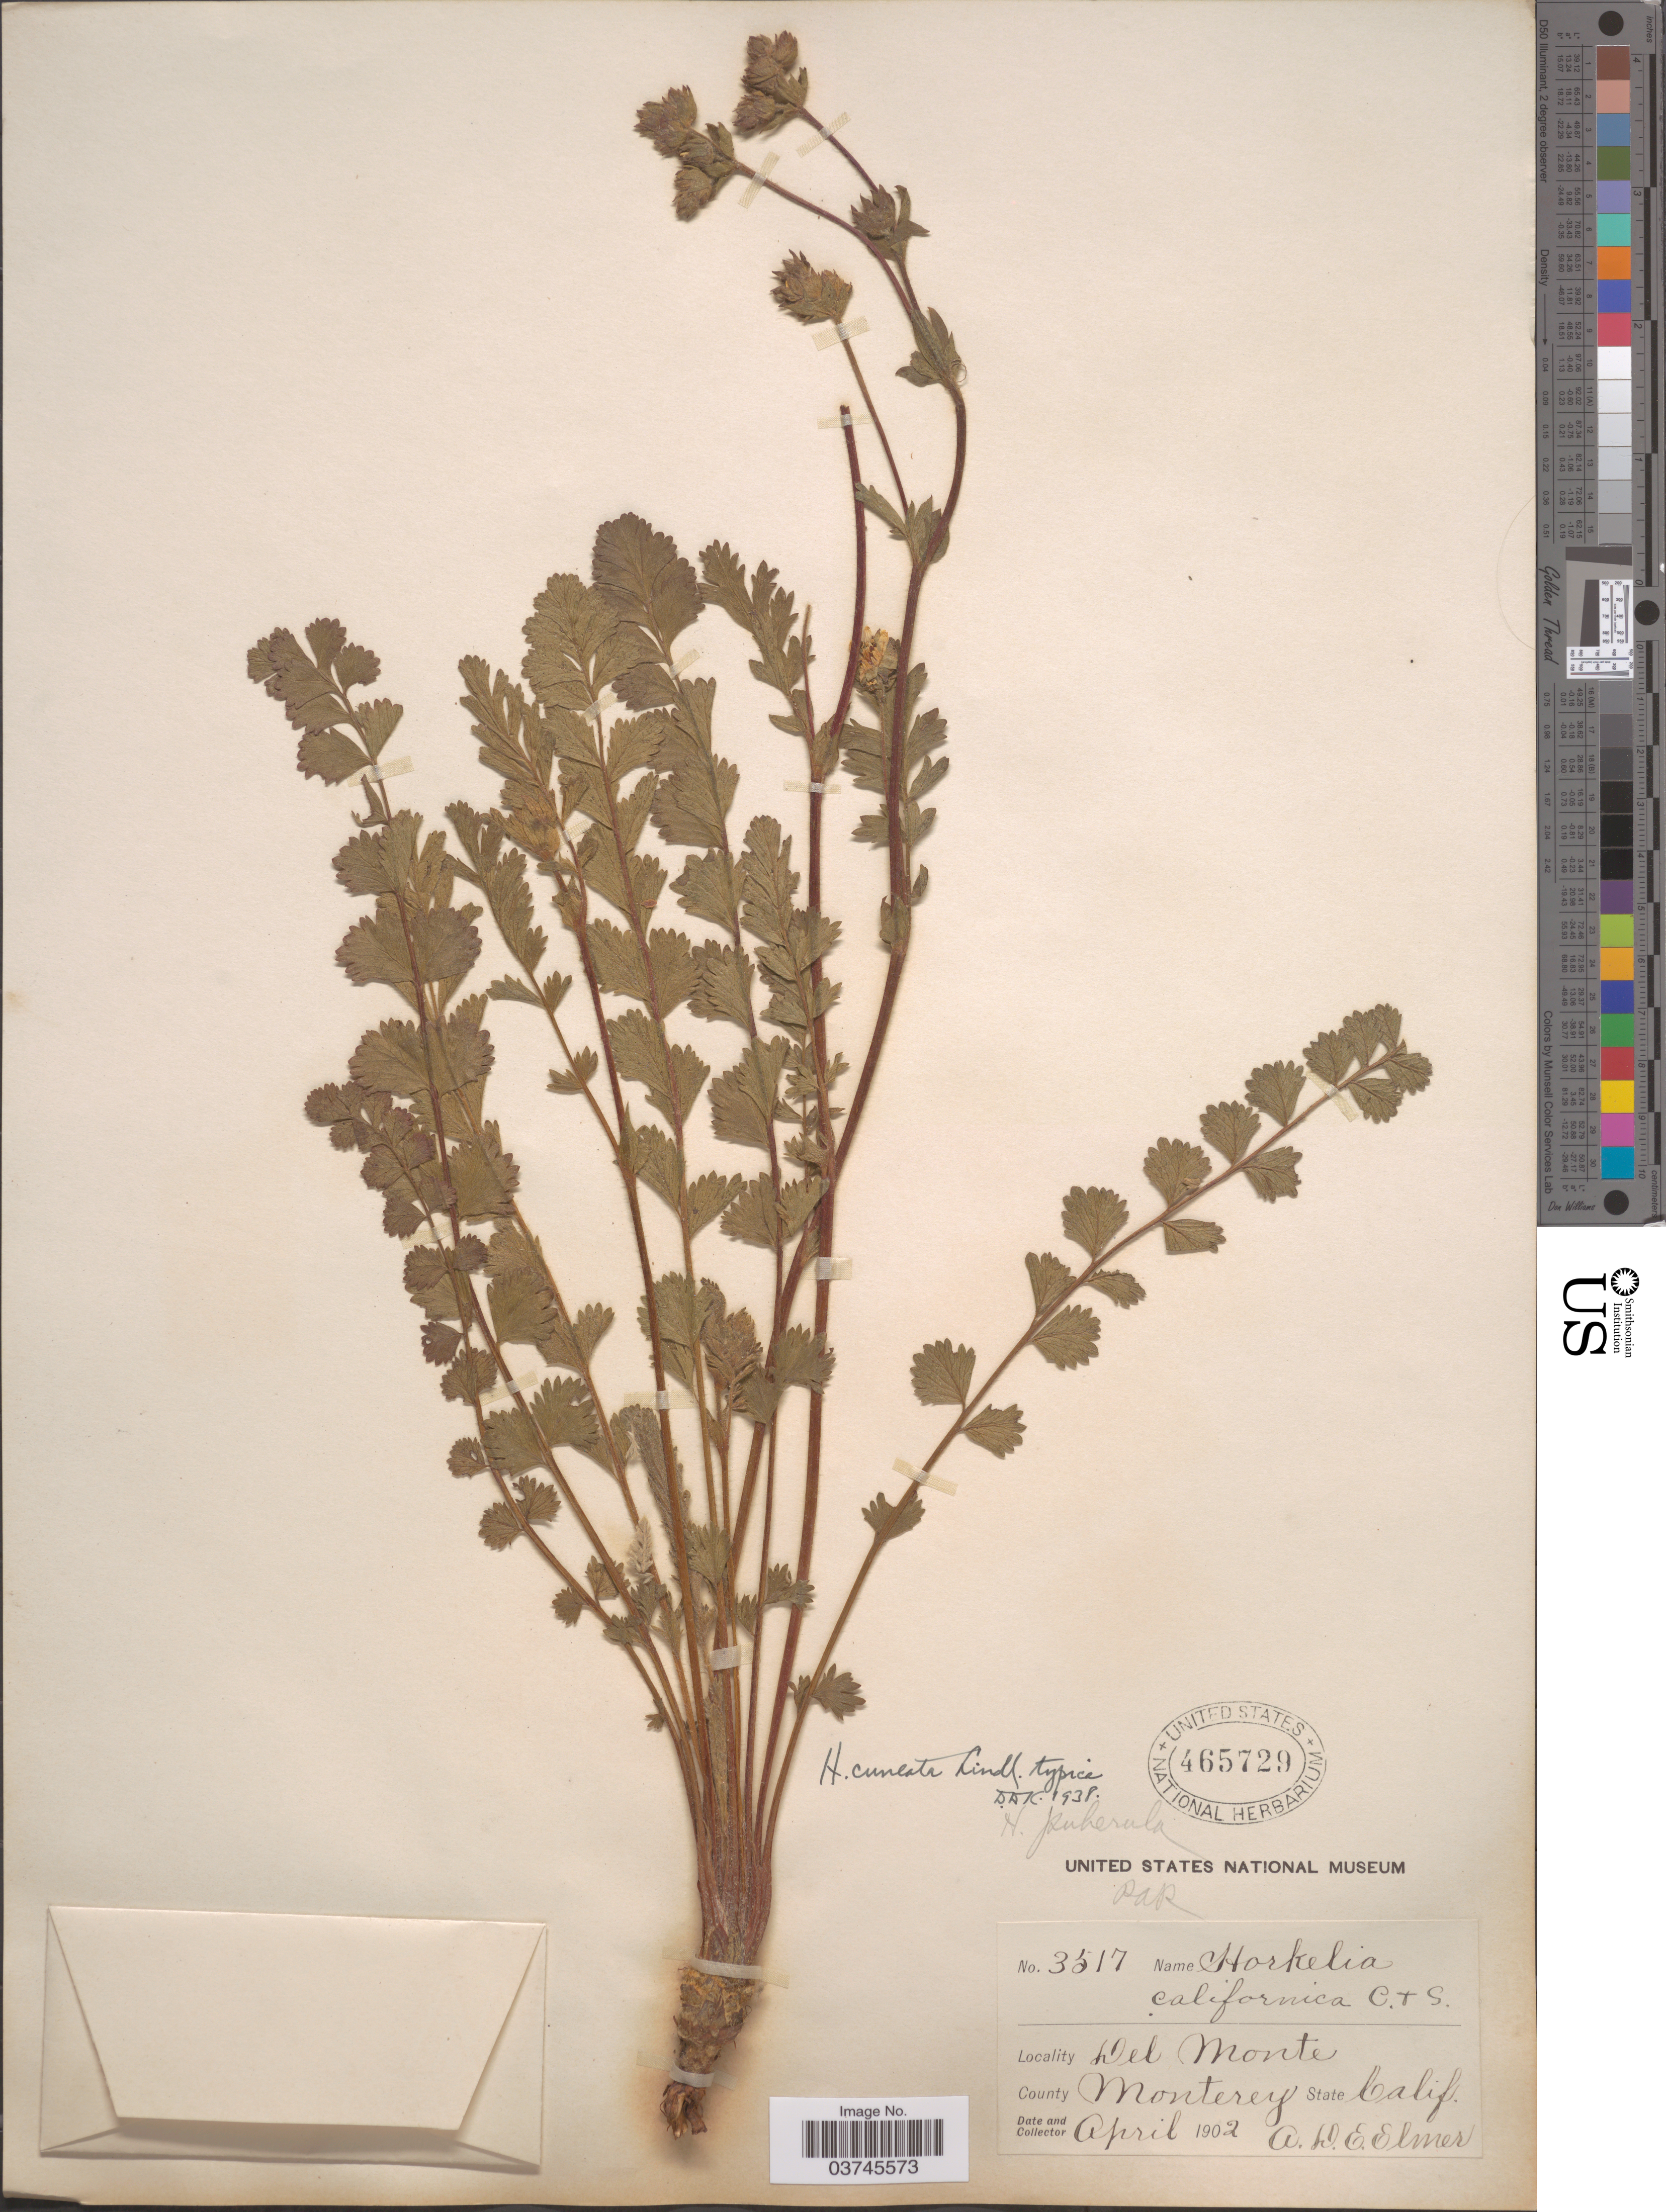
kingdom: Plantae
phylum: Tracheophyta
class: Magnoliopsida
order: Rosales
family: Rosaceae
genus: Potentilla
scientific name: Potentilla lindleyi var. lindleyi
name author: Greene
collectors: A. D. E. Elmer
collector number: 3517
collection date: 1902-04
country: United States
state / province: California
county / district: Monterey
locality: Del Monte. County Monterey.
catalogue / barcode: US 465729